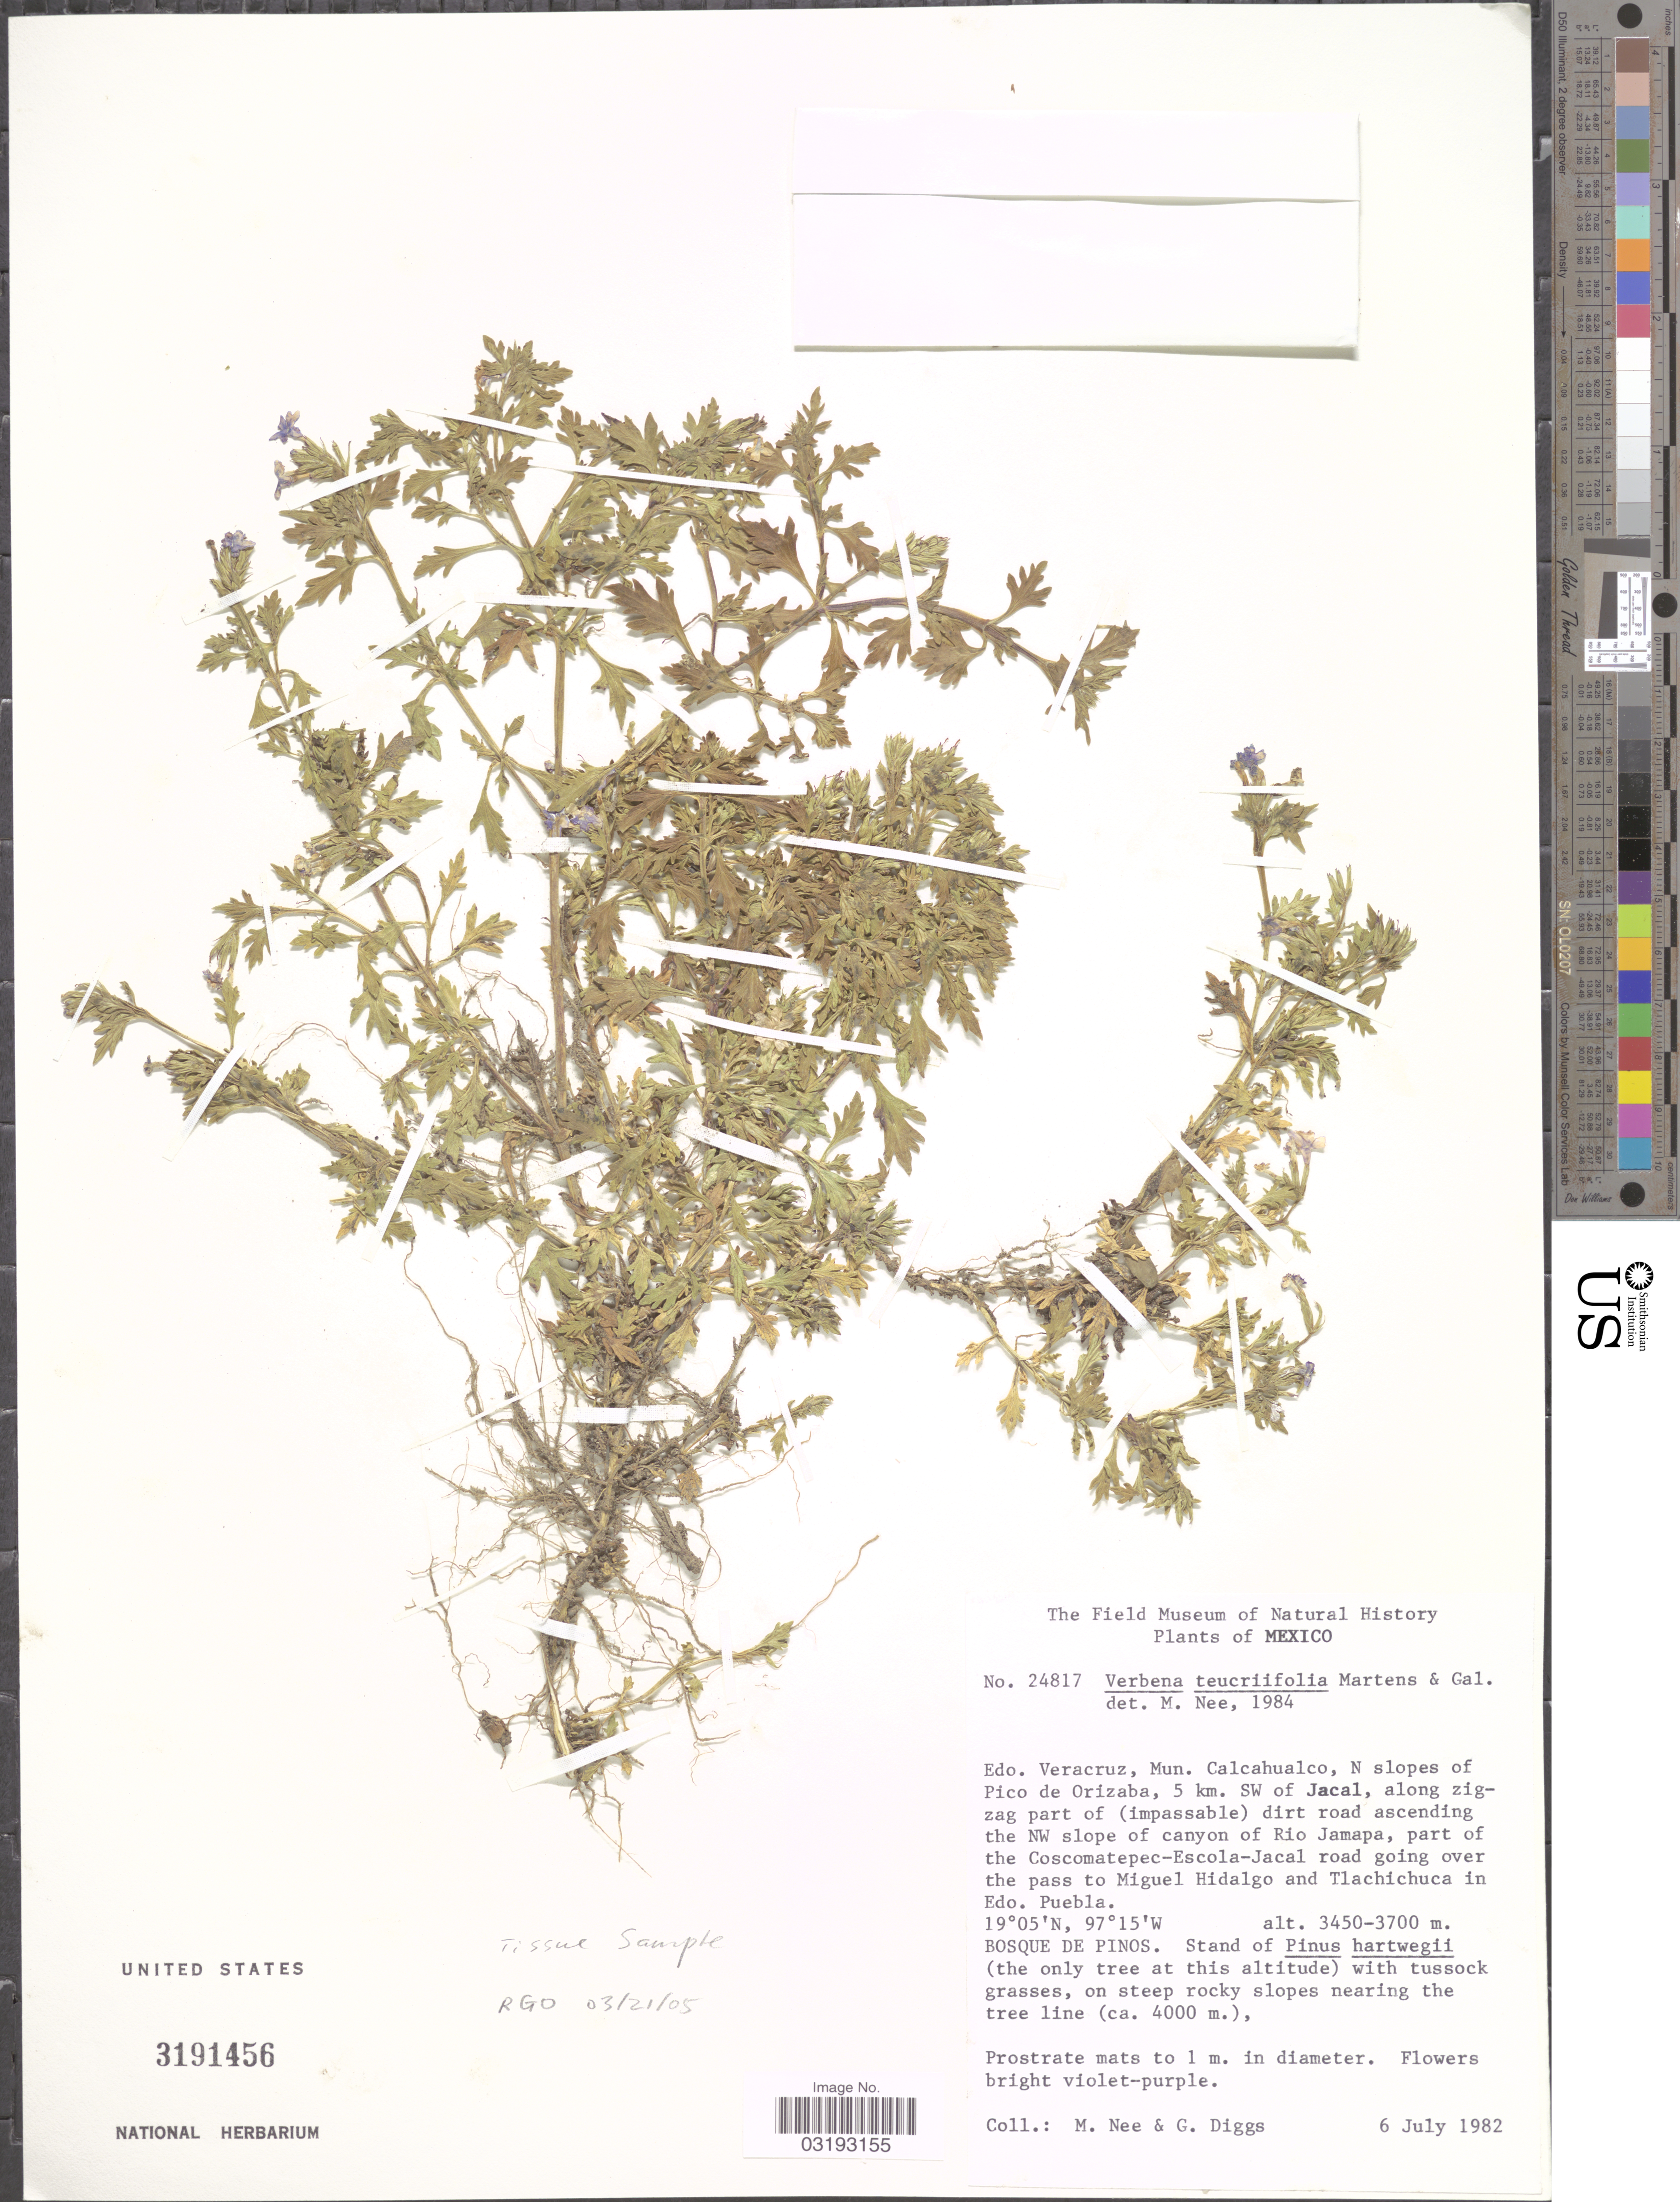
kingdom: Plantae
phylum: Tracheophyta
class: Magnoliopsida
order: Lamiales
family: Verbenaceae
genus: Verbena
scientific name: Verbena teucriifolia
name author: M. Martens & Galeotti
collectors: M. Nee & G. Diggs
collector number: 24817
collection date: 1982-07-06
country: Mexico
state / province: Veracruz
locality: Mun. Calcahualco, N slopes of Pico de Orizaba, 5 km. SW of Jacal, along zigzag part of of (impassable) dirt road ascending the NW slope of canyon of Rio Jamapa, part of the Coscomatepec-Escola-Jacal road going over the pass to Miguel Hidalgo and Tlachichuca in Edo. Puebla. Bosque de Pinos.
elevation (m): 3450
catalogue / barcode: US 3191456